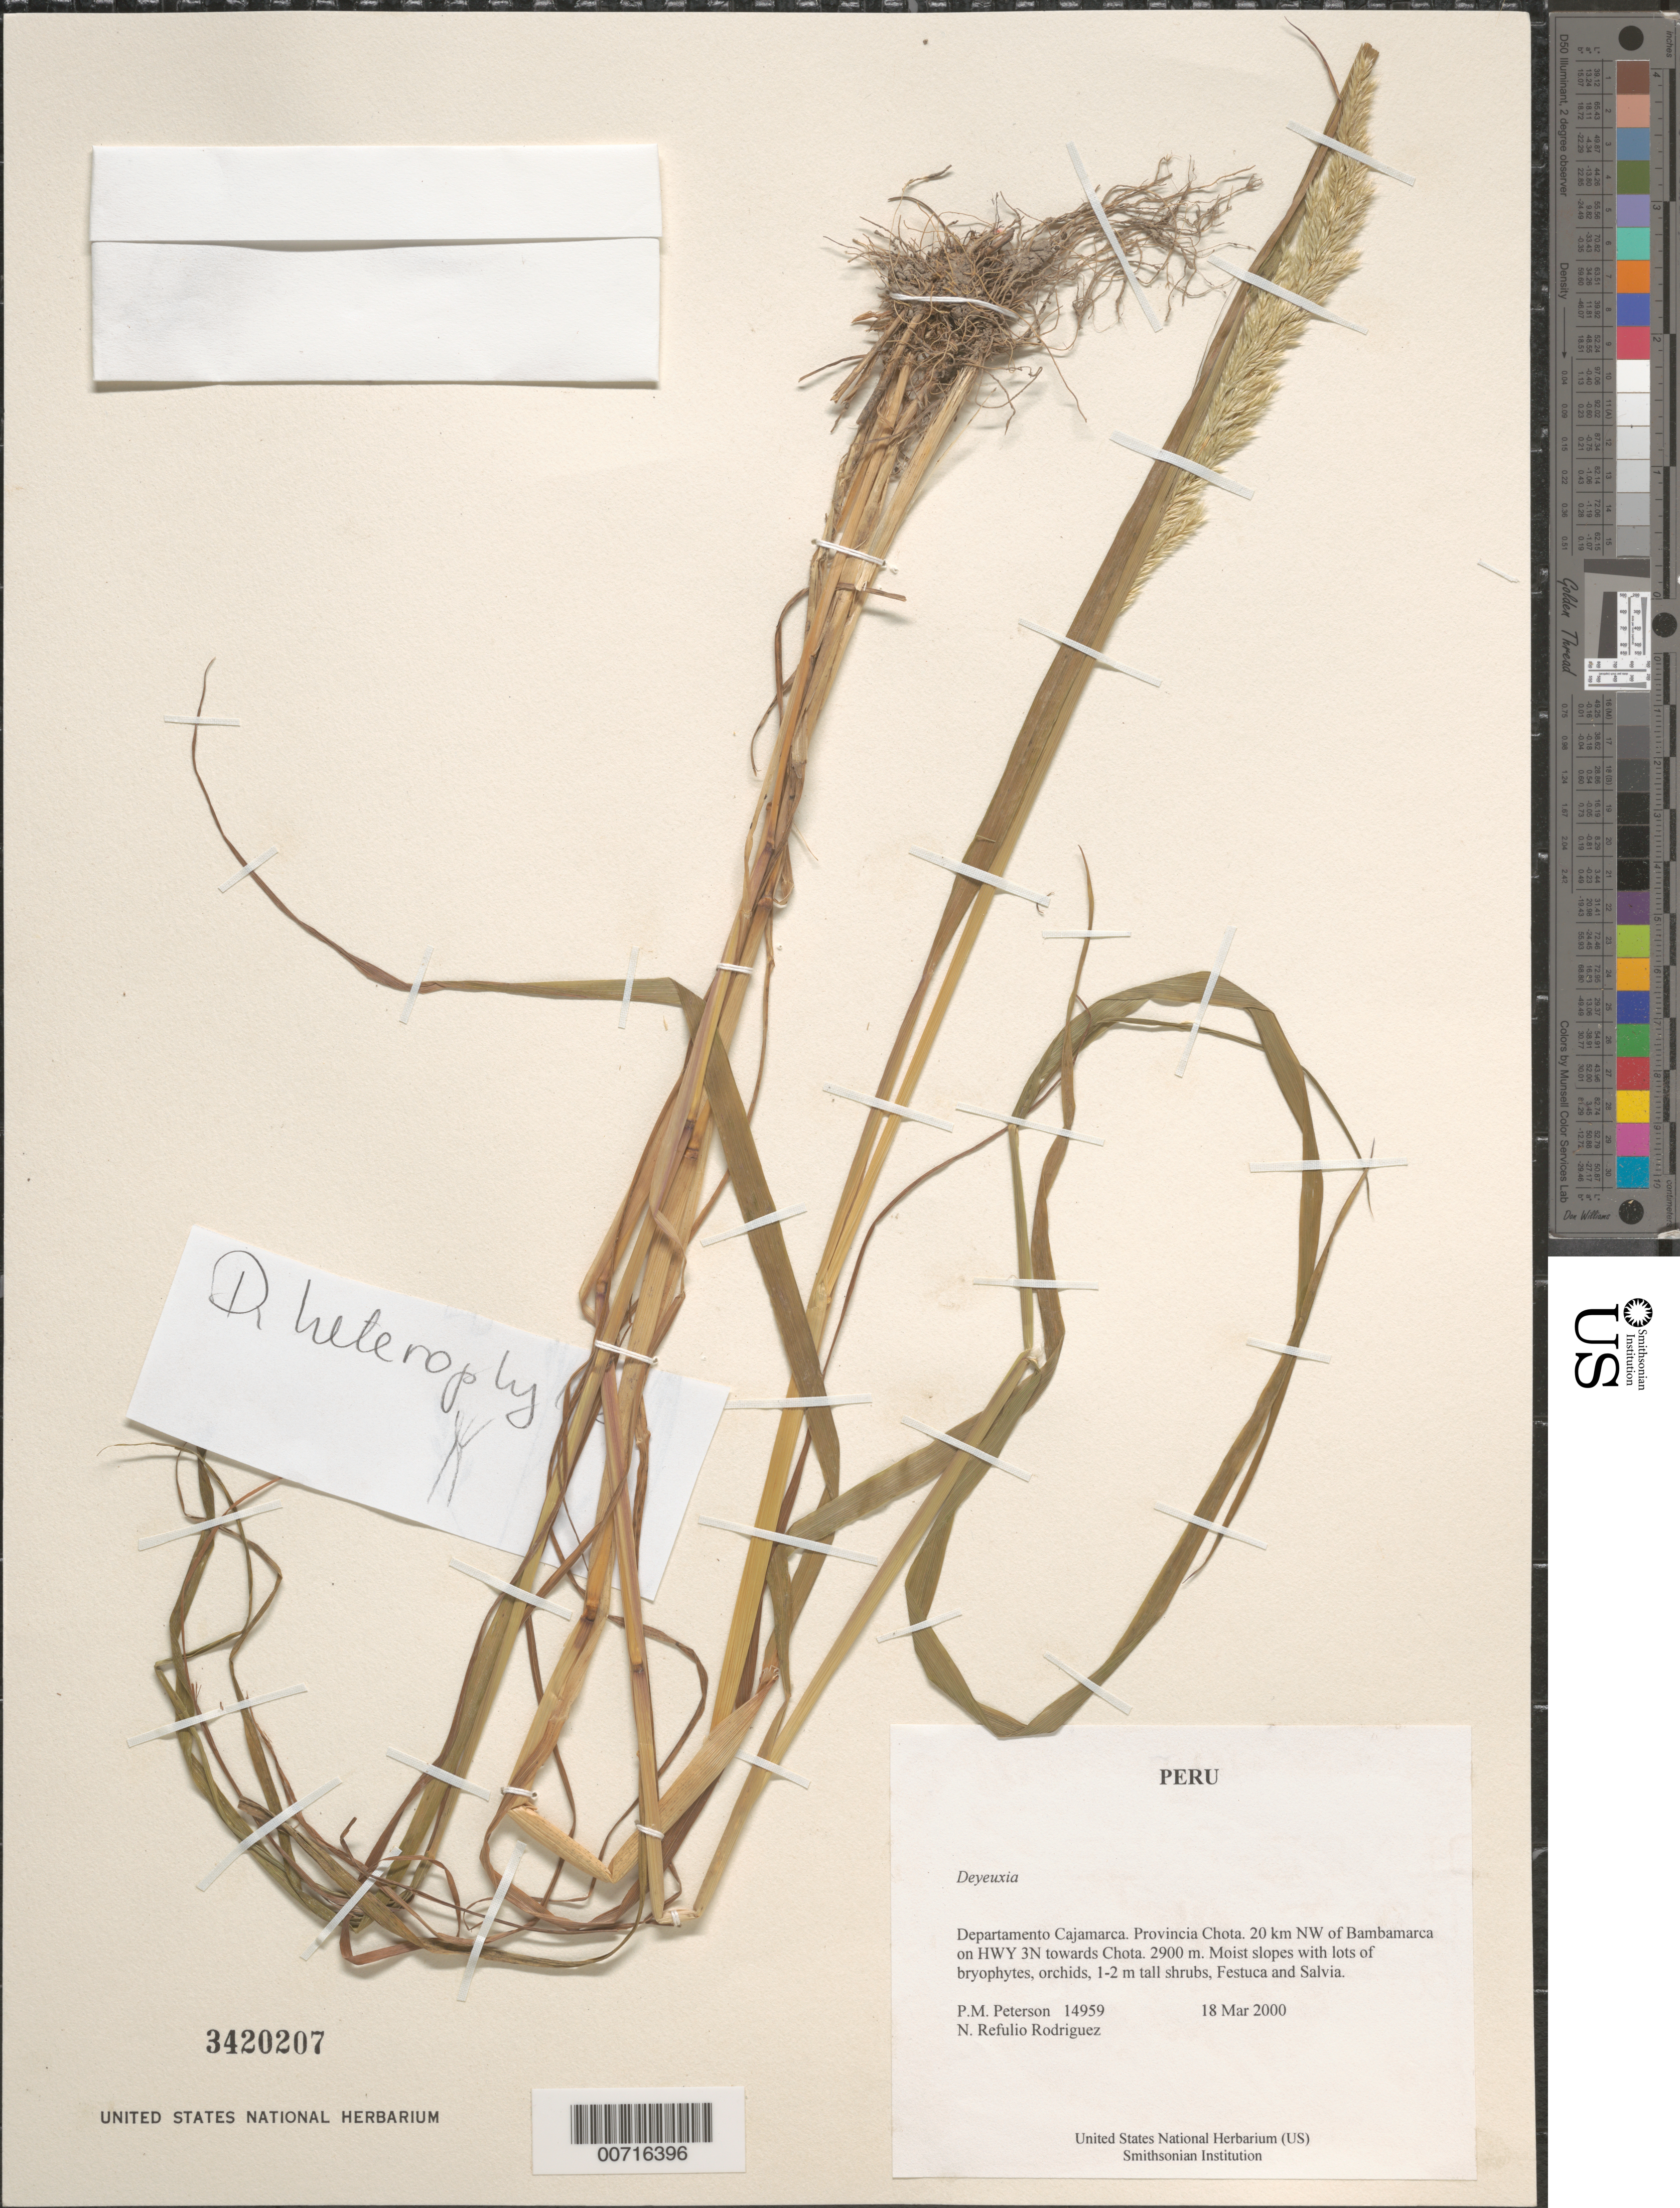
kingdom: Plantae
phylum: Tracheophyta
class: Liliopsida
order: Poales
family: Poaceae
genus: Calamagrostis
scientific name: Calamagrostis sp.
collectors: P. M. Peterson & N. Refulio-Rodríguez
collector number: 14959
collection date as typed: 18 Mar 2000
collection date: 2000-03-18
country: Peru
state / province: Cajamarca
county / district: Chota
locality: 20 km NW of Bambamarca on HWY 3N towards Chota.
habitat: Moist slopes with lots of bryophytes, orchids, 1-2 m tall shrubs, Festuca and Salvia.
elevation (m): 2900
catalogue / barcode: US 3420207